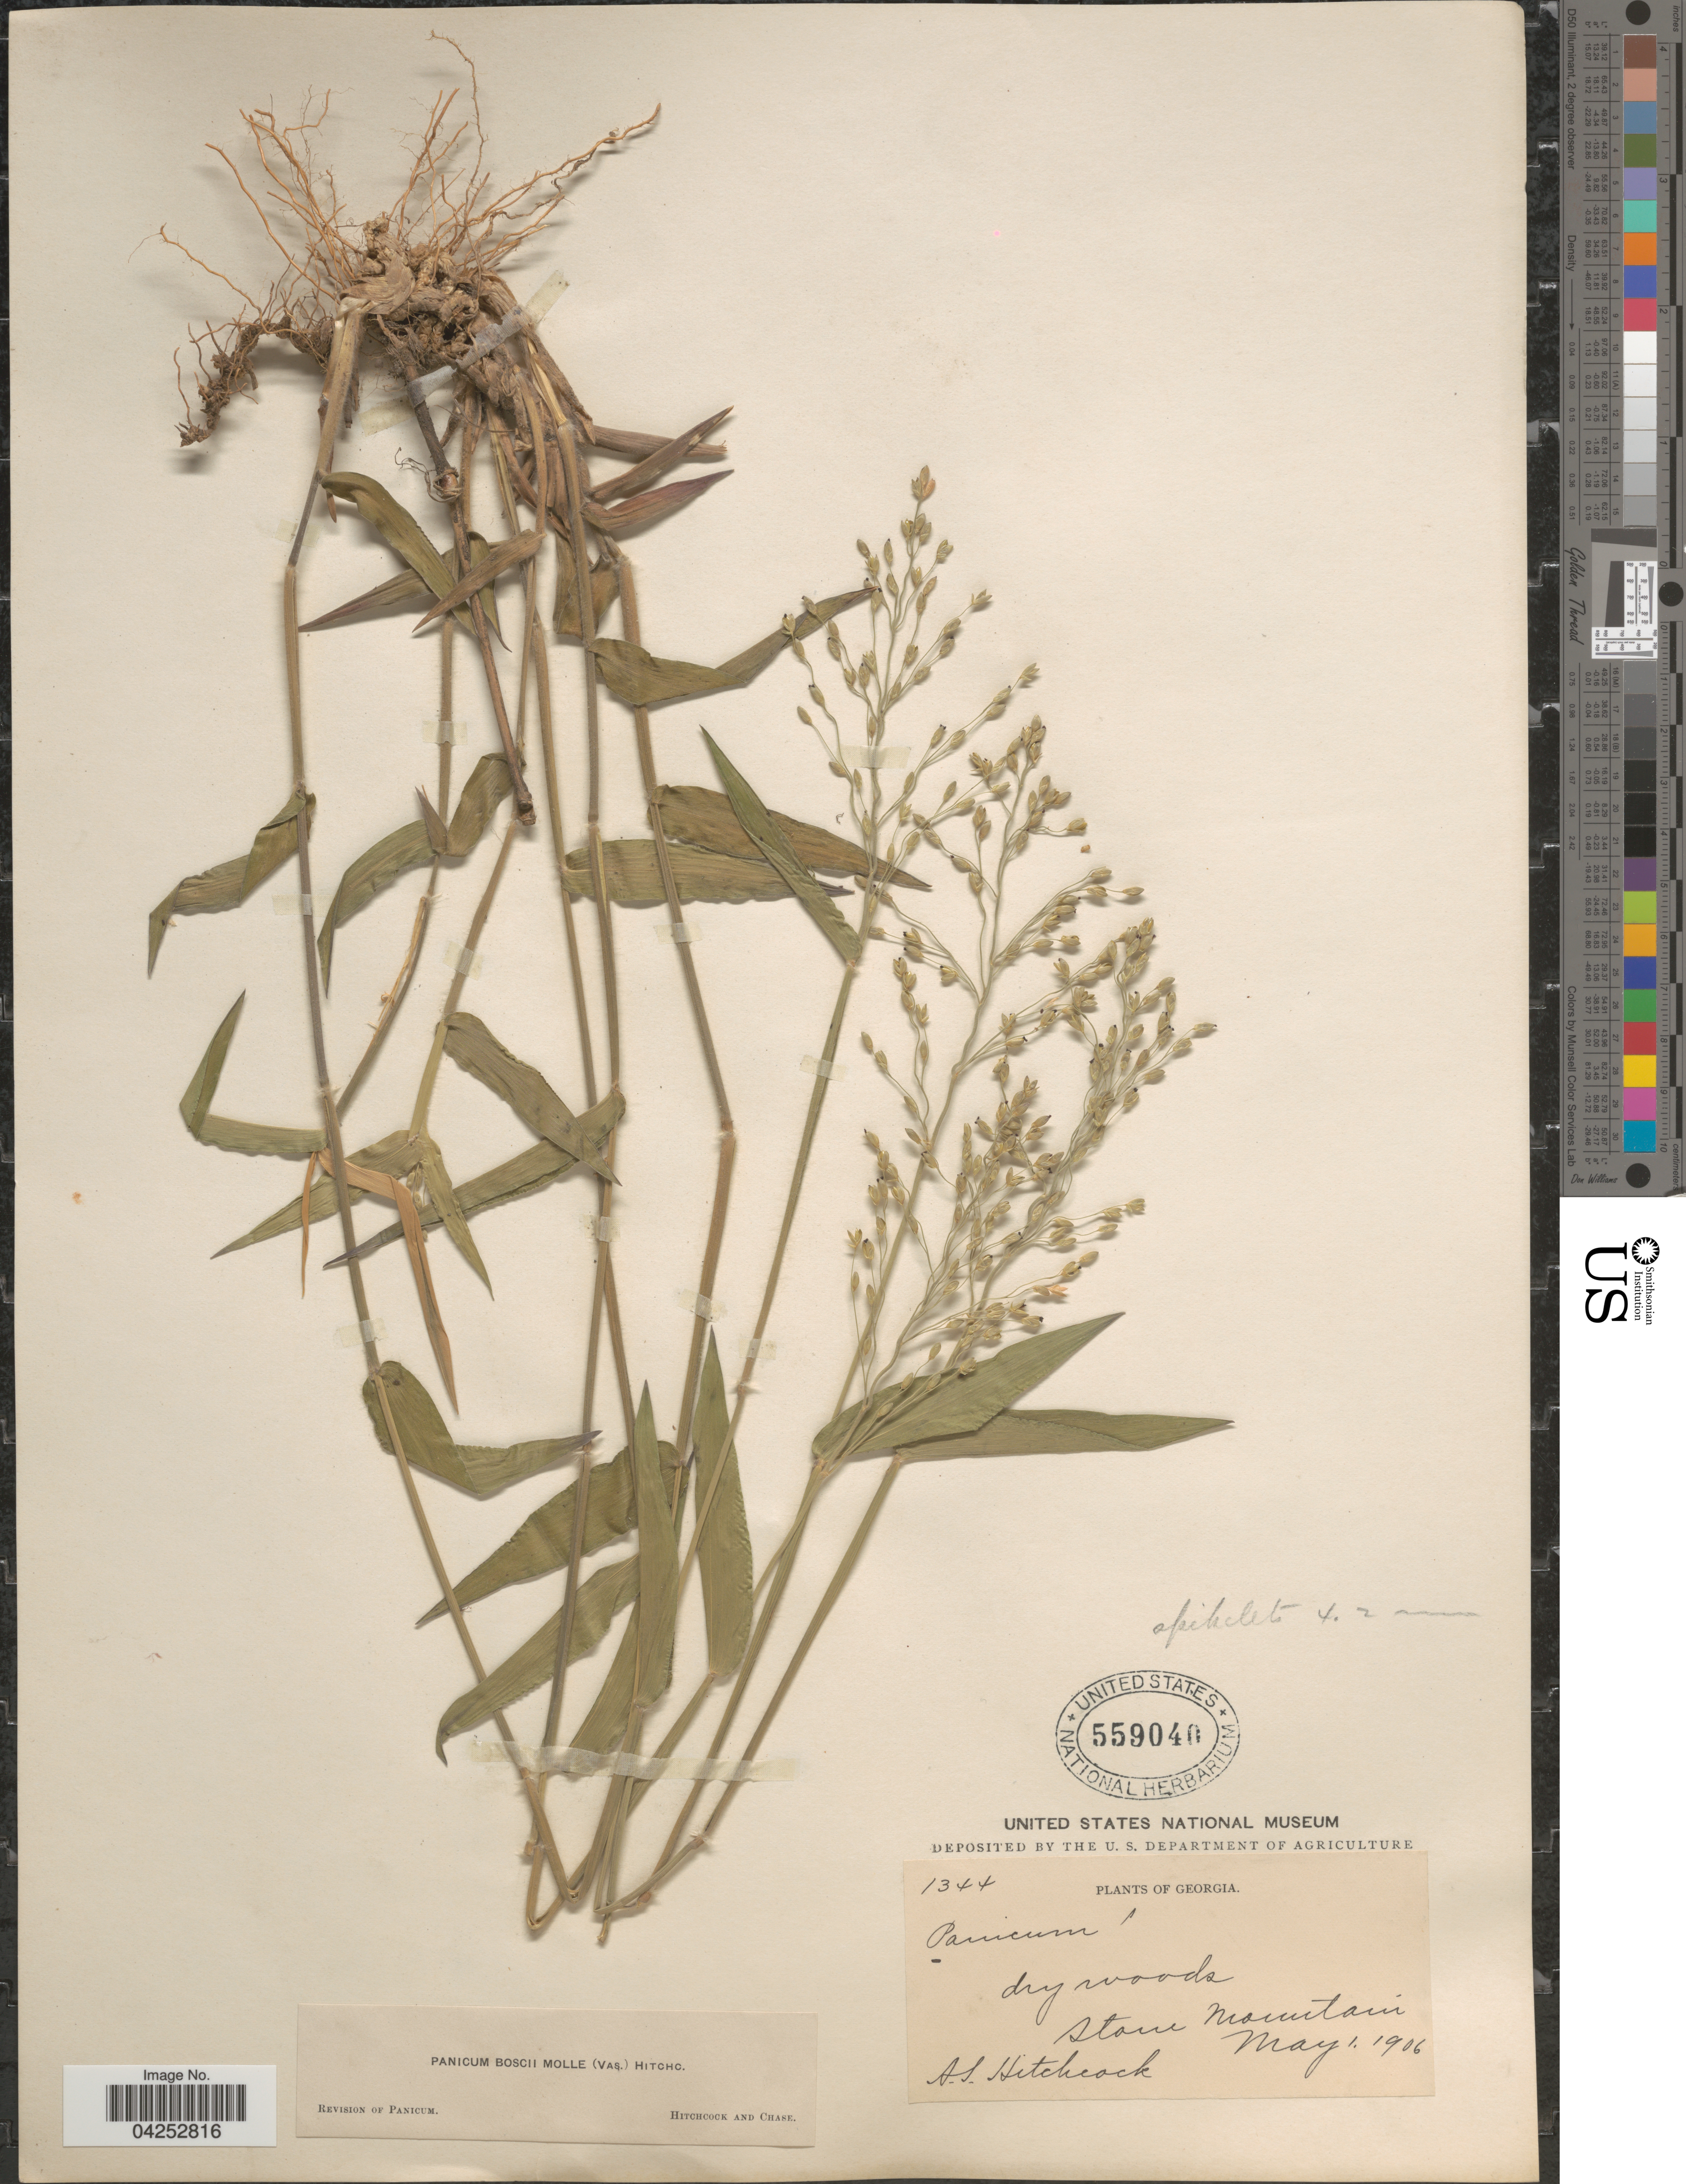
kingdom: Plantae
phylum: Tracheophyta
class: Liliopsida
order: Poales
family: Poaceae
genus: Dichanthelium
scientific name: Dichanthelium boscii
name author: (Poir.) Gould & C.A. Clark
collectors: A. S. Hitchcock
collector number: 1344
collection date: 1906-05-01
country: United States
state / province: Georgia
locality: Dry woods. Stone Mountains.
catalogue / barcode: US 559040